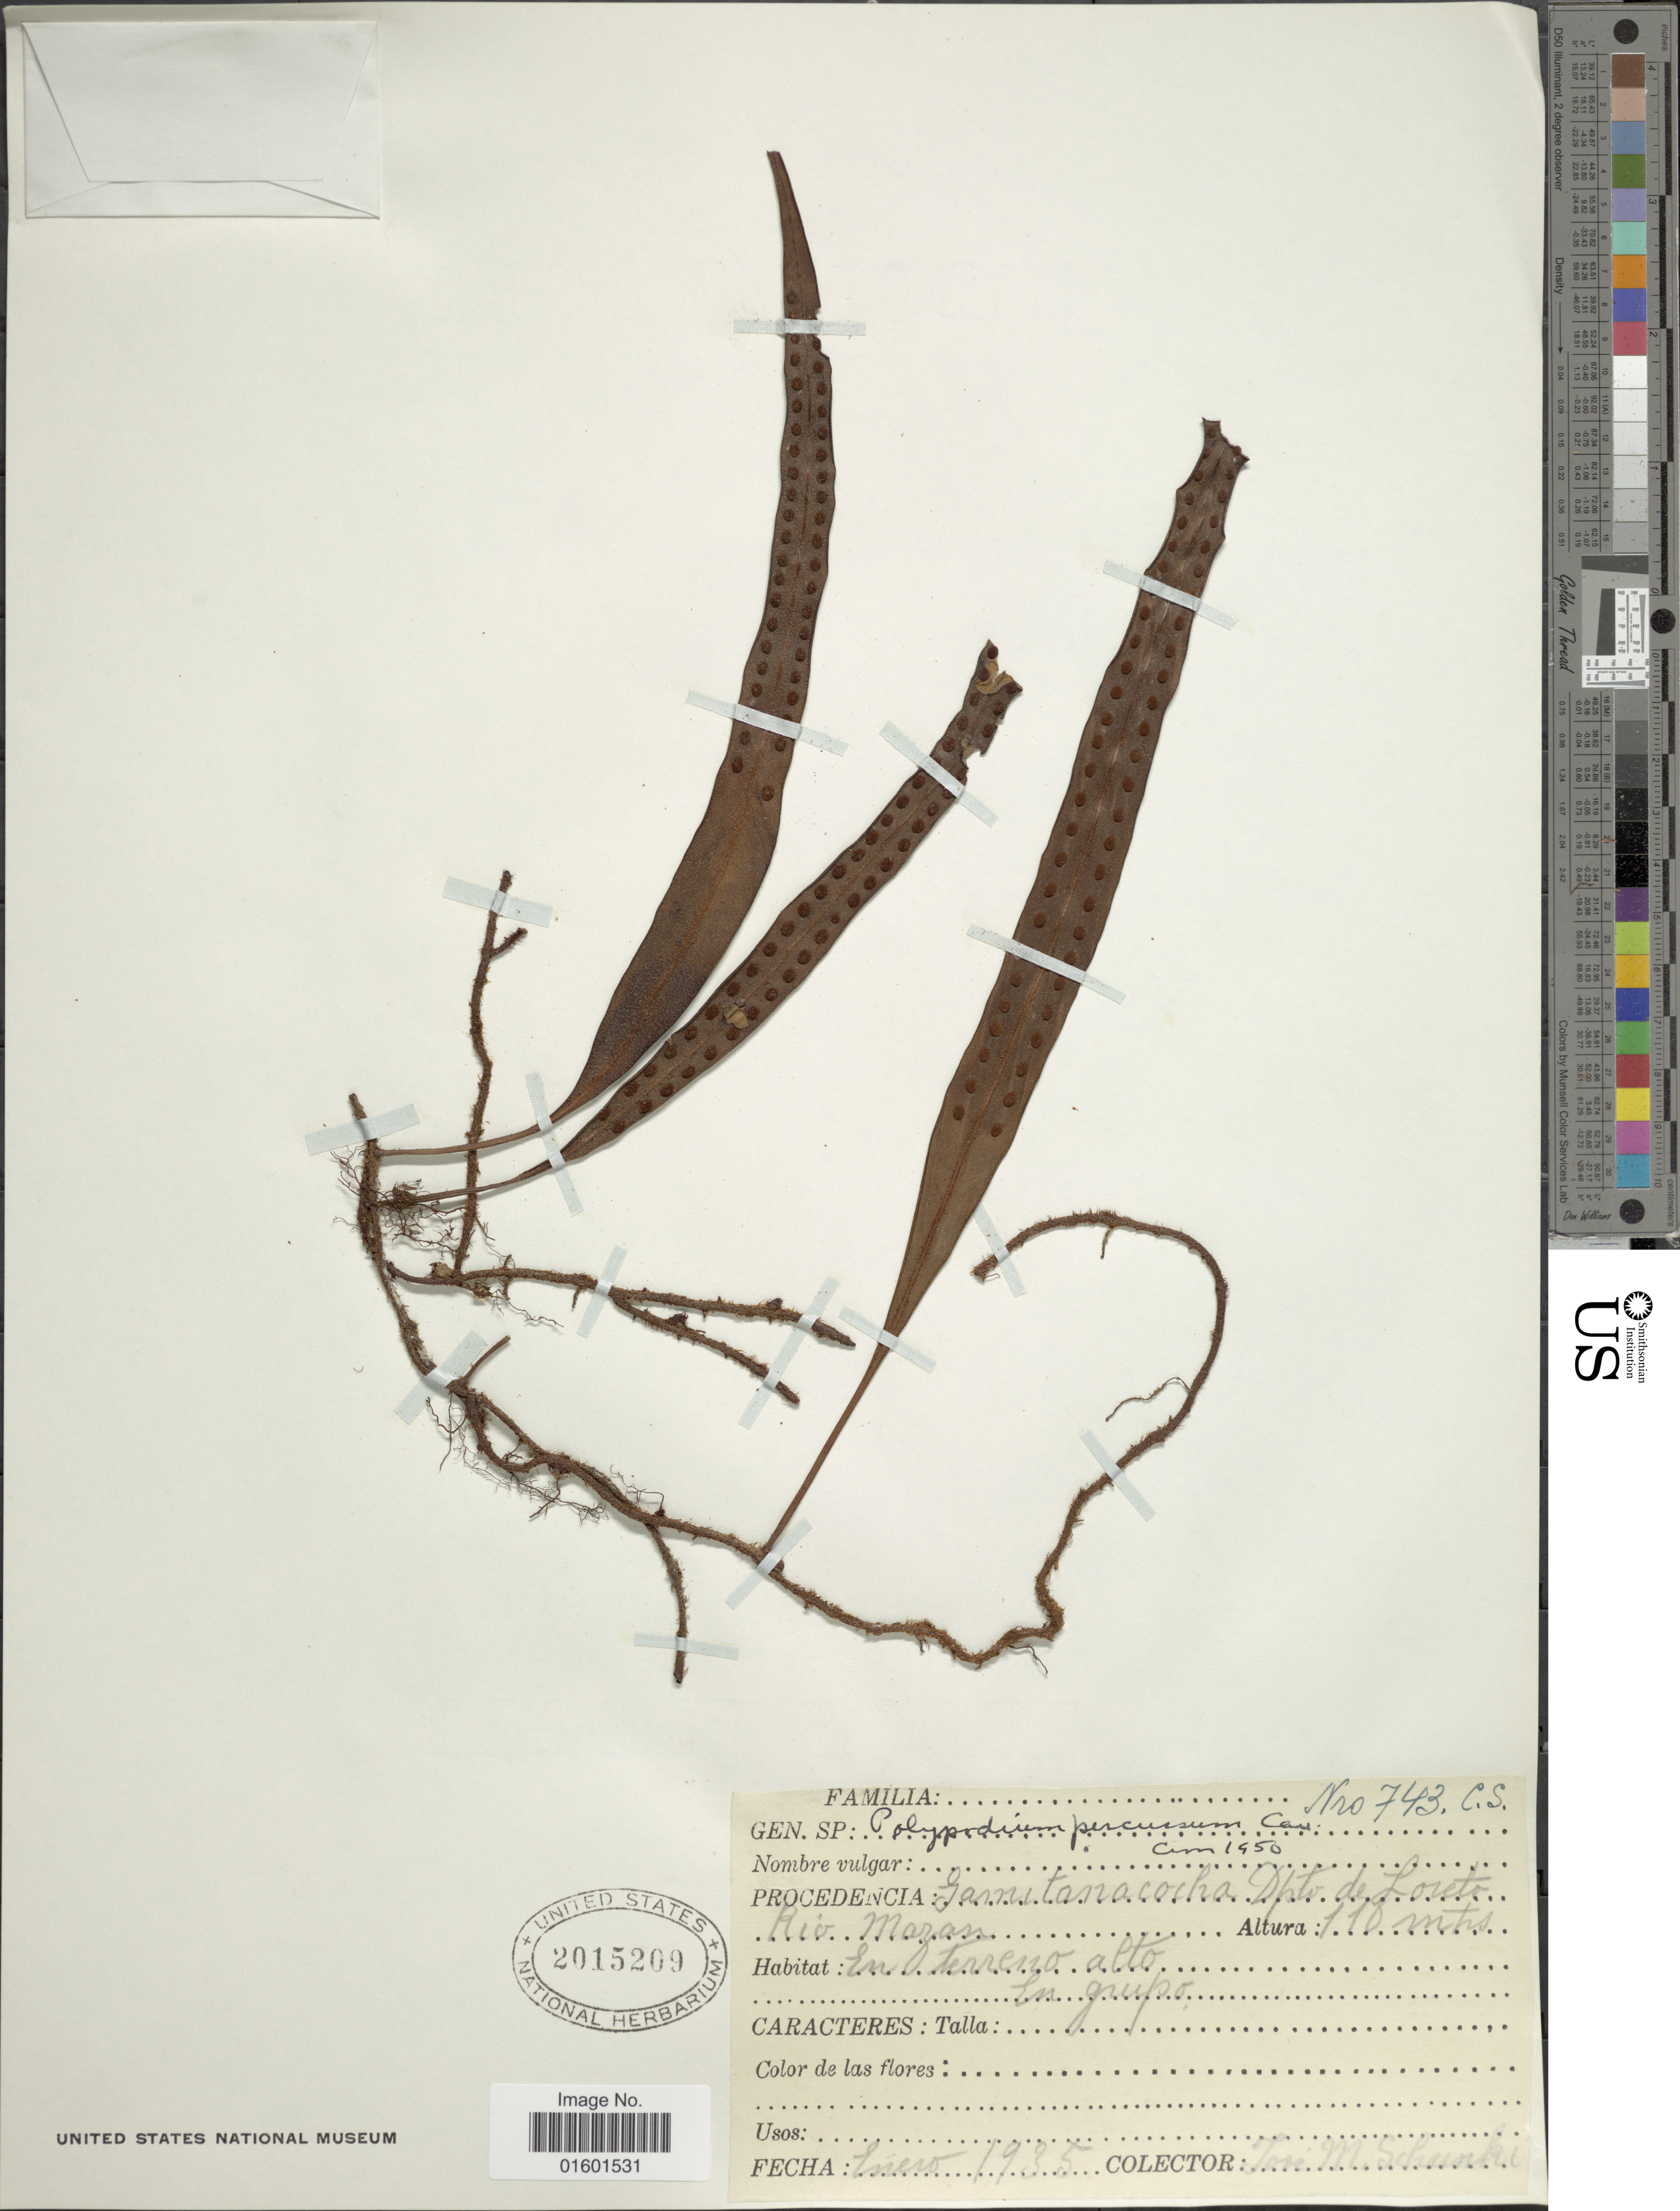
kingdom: Plantae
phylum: Tracheophyta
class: Polypodiopsida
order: Polypodiales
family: Polypodiaceae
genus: Microgramma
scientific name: Microgramma percussa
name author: (Cav.) de la Sota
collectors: J. M. Schunke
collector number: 743CS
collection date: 1935-01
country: Peru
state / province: Loreto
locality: Gamitanacocha, Río Mazán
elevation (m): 110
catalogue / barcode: US 2015209